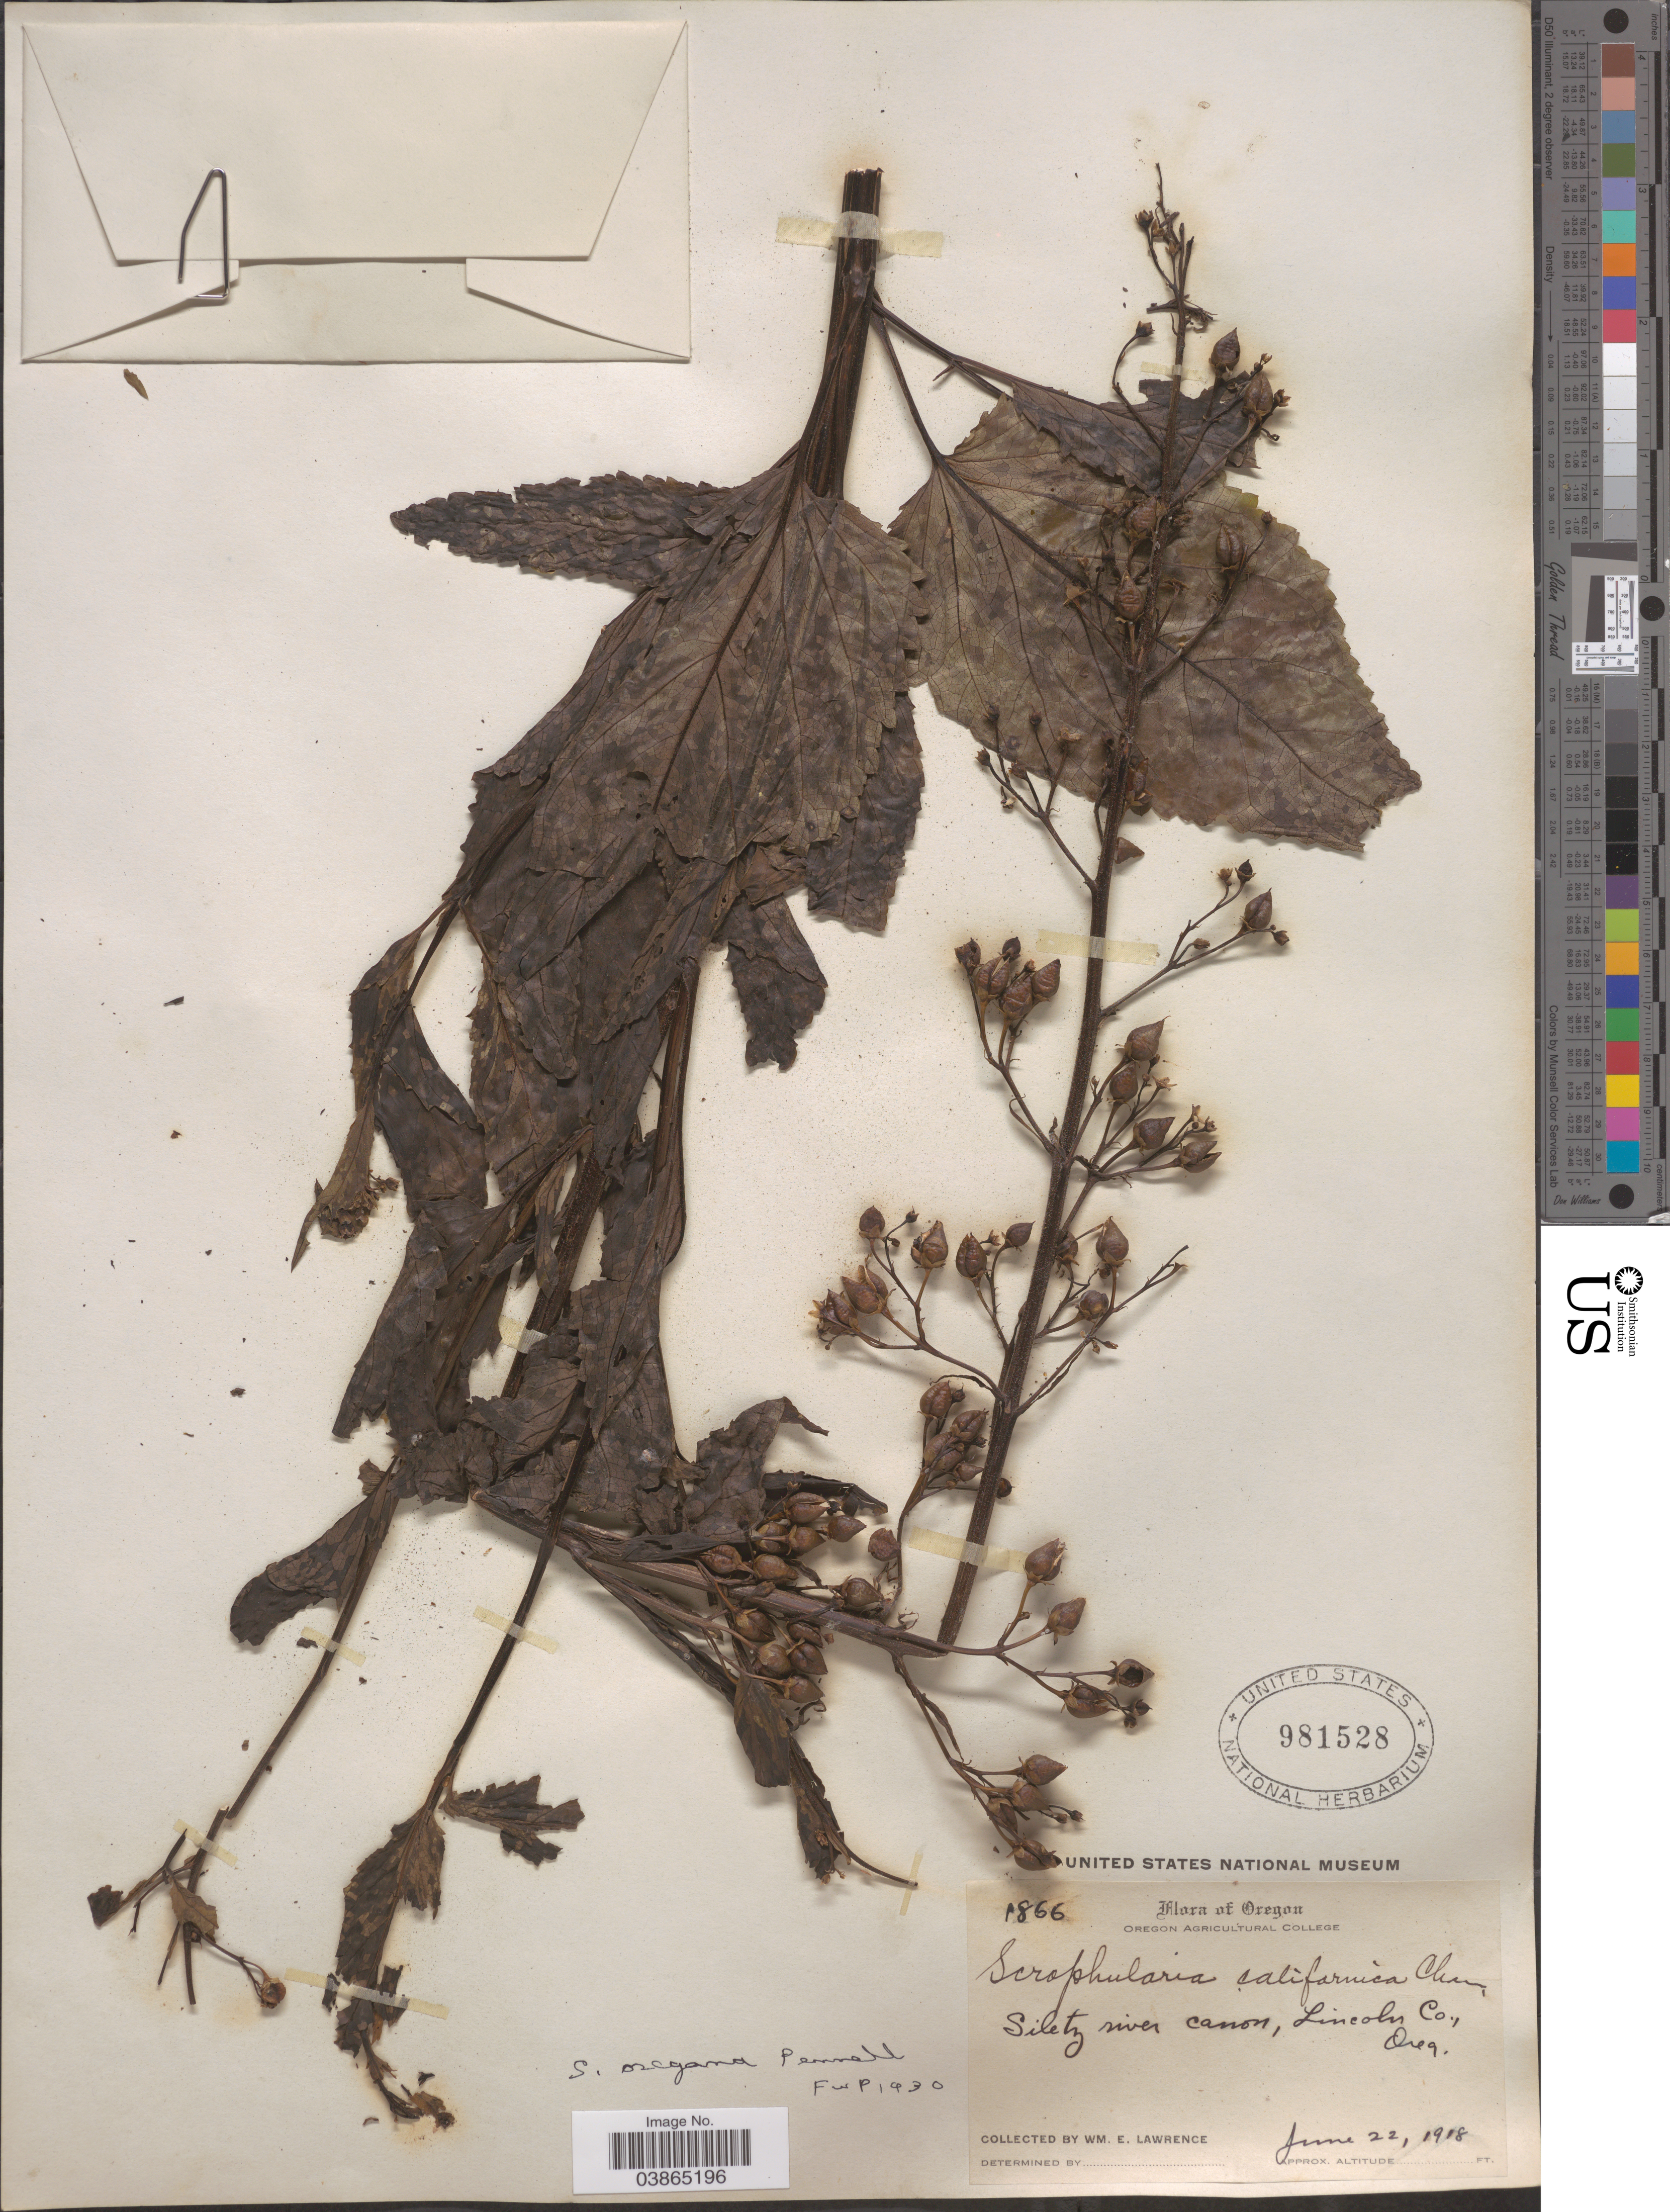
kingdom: Plantae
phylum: Tracheophyta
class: Magnoliopsida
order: Lamiales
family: Scrophulariaceae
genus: Scrophularia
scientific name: Scrophularia oregana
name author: Pennell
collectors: W. Lawrence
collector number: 1866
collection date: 1918-06-22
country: United States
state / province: Oregon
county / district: Lincoln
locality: Siletz river canon, Lincoln Co.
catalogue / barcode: US 981528